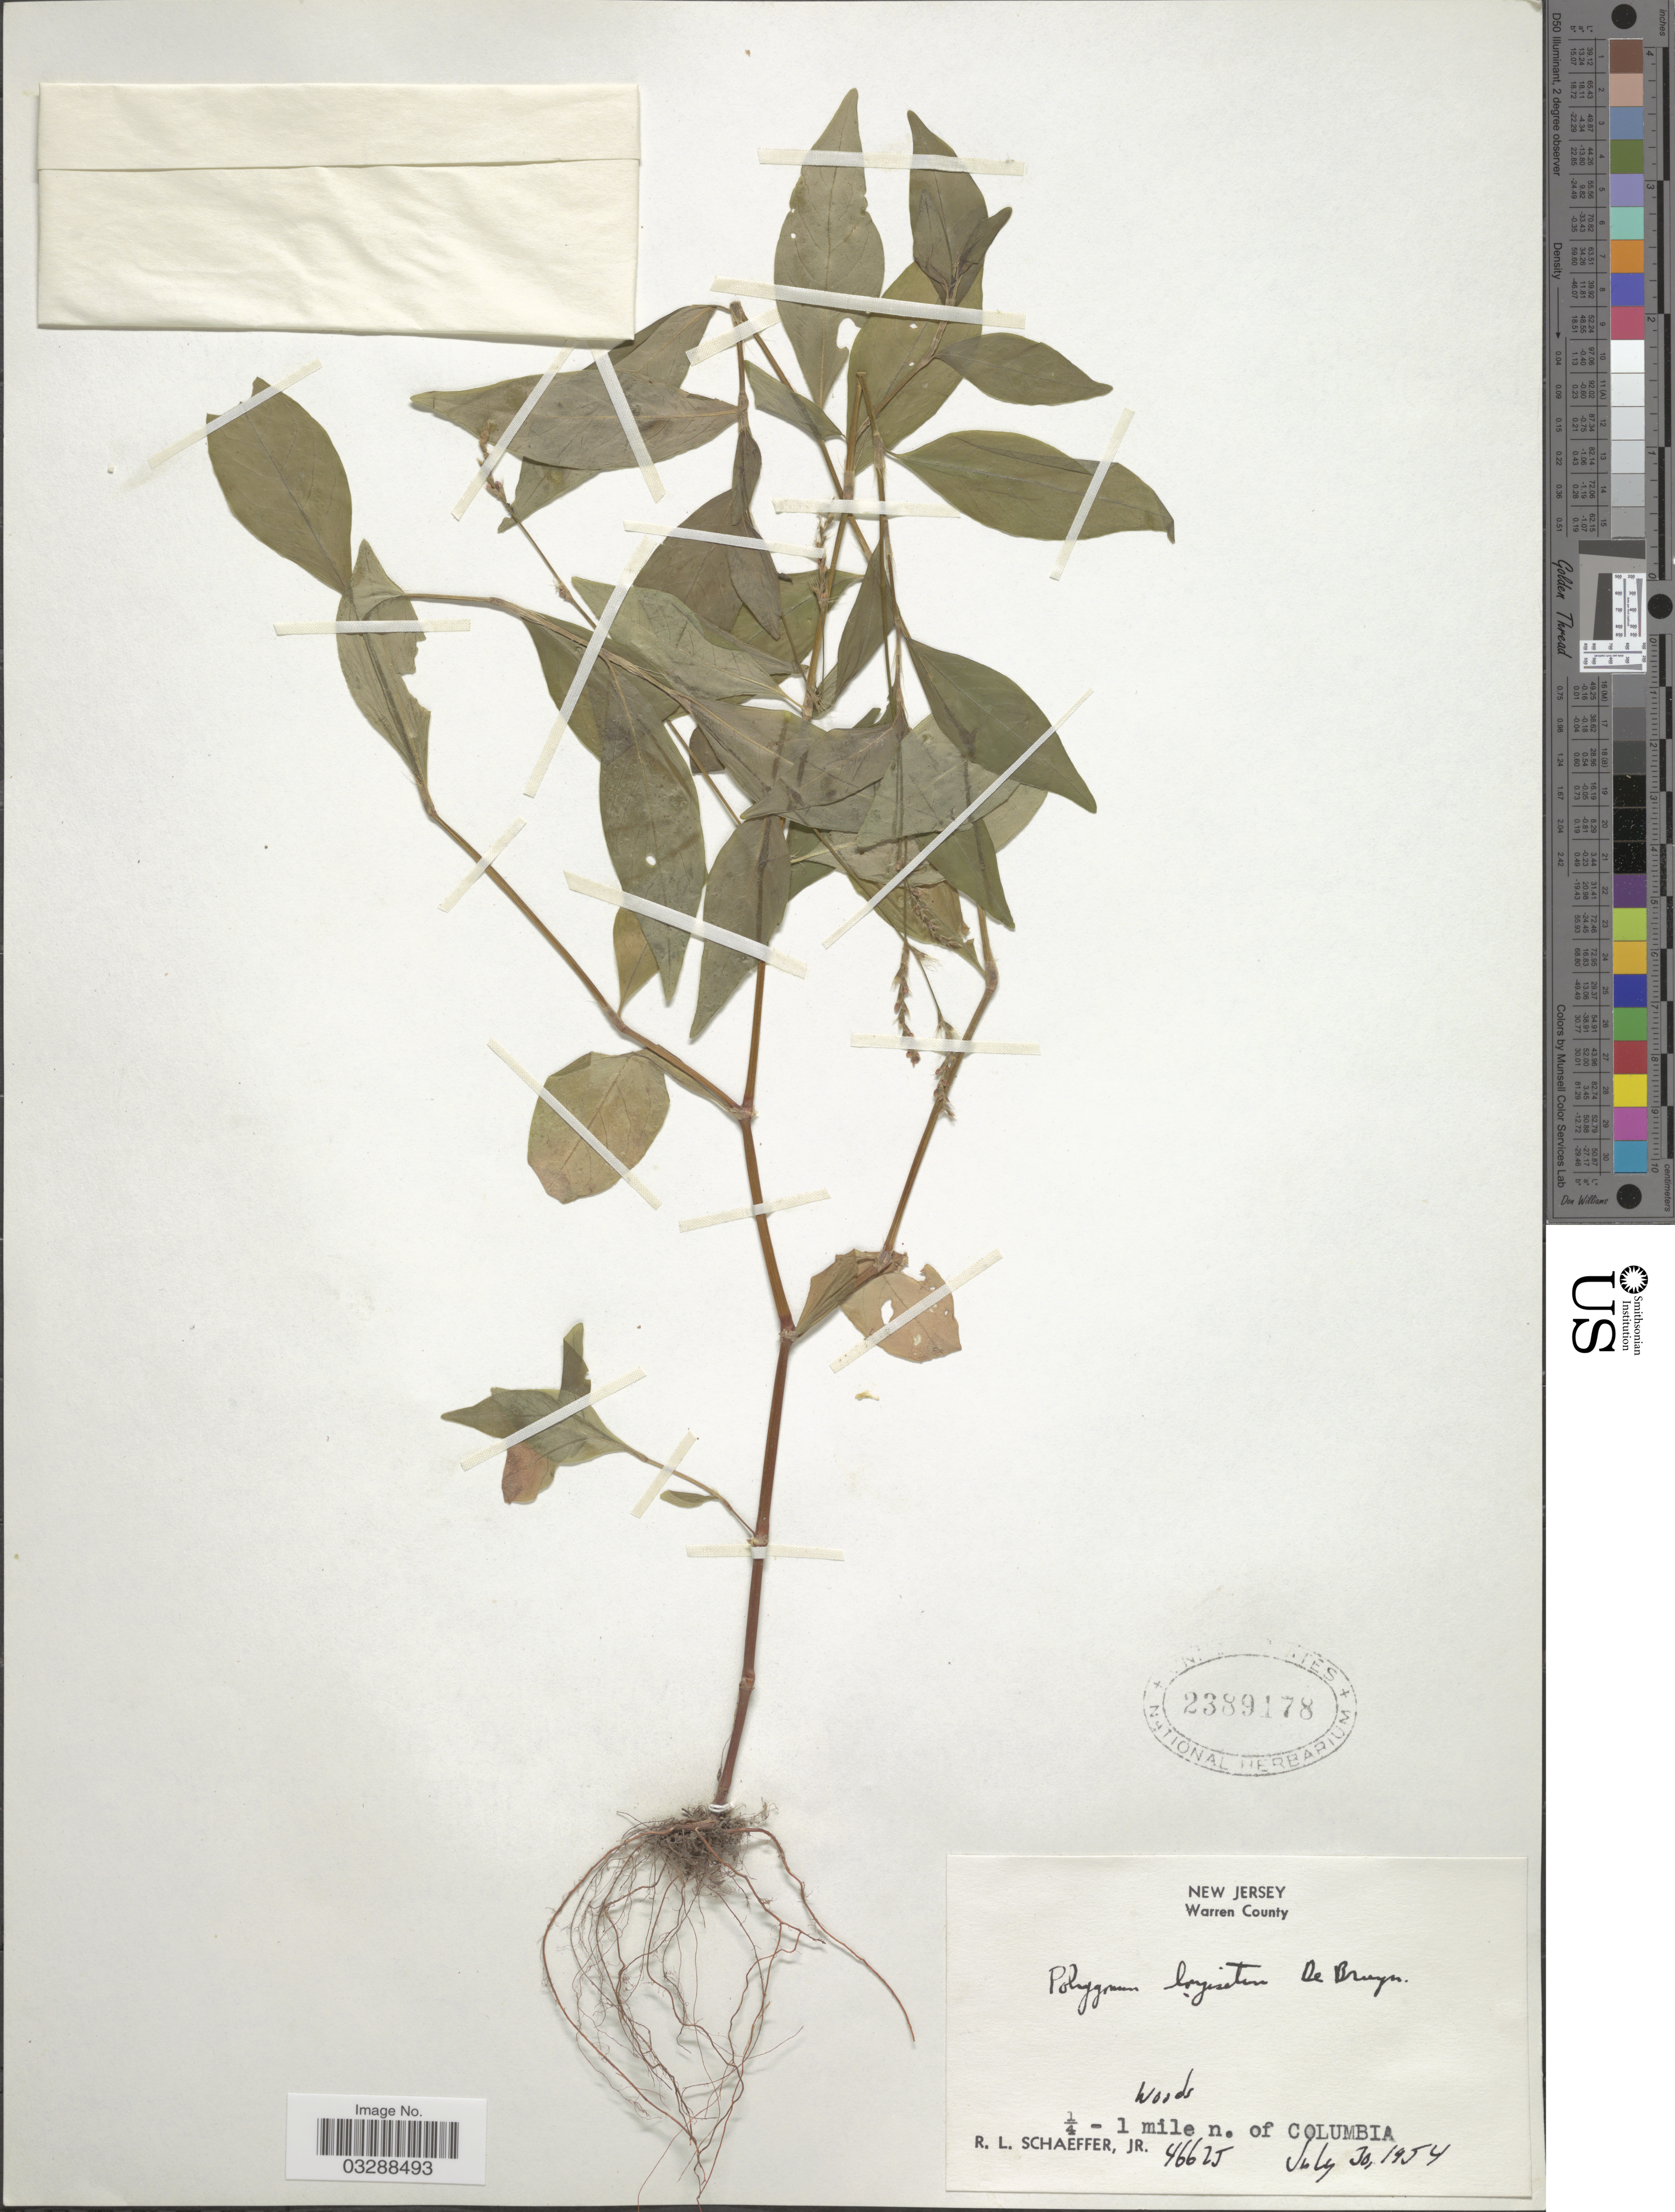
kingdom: Plantae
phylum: Tracheophyta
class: Magnoliopsida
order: Caryophyllales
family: Polygonaceae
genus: Persicaria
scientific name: Persicaria longiseta (Bruijn) Kitag.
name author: (Bruijn &) Kitag.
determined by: Atha, D. E.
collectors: R. L. Schaeffer Jr.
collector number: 46625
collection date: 1954-07-30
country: United States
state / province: New Jersey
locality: Warren County. ¼ - 1 mile n. of Columbia.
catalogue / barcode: US 2389178